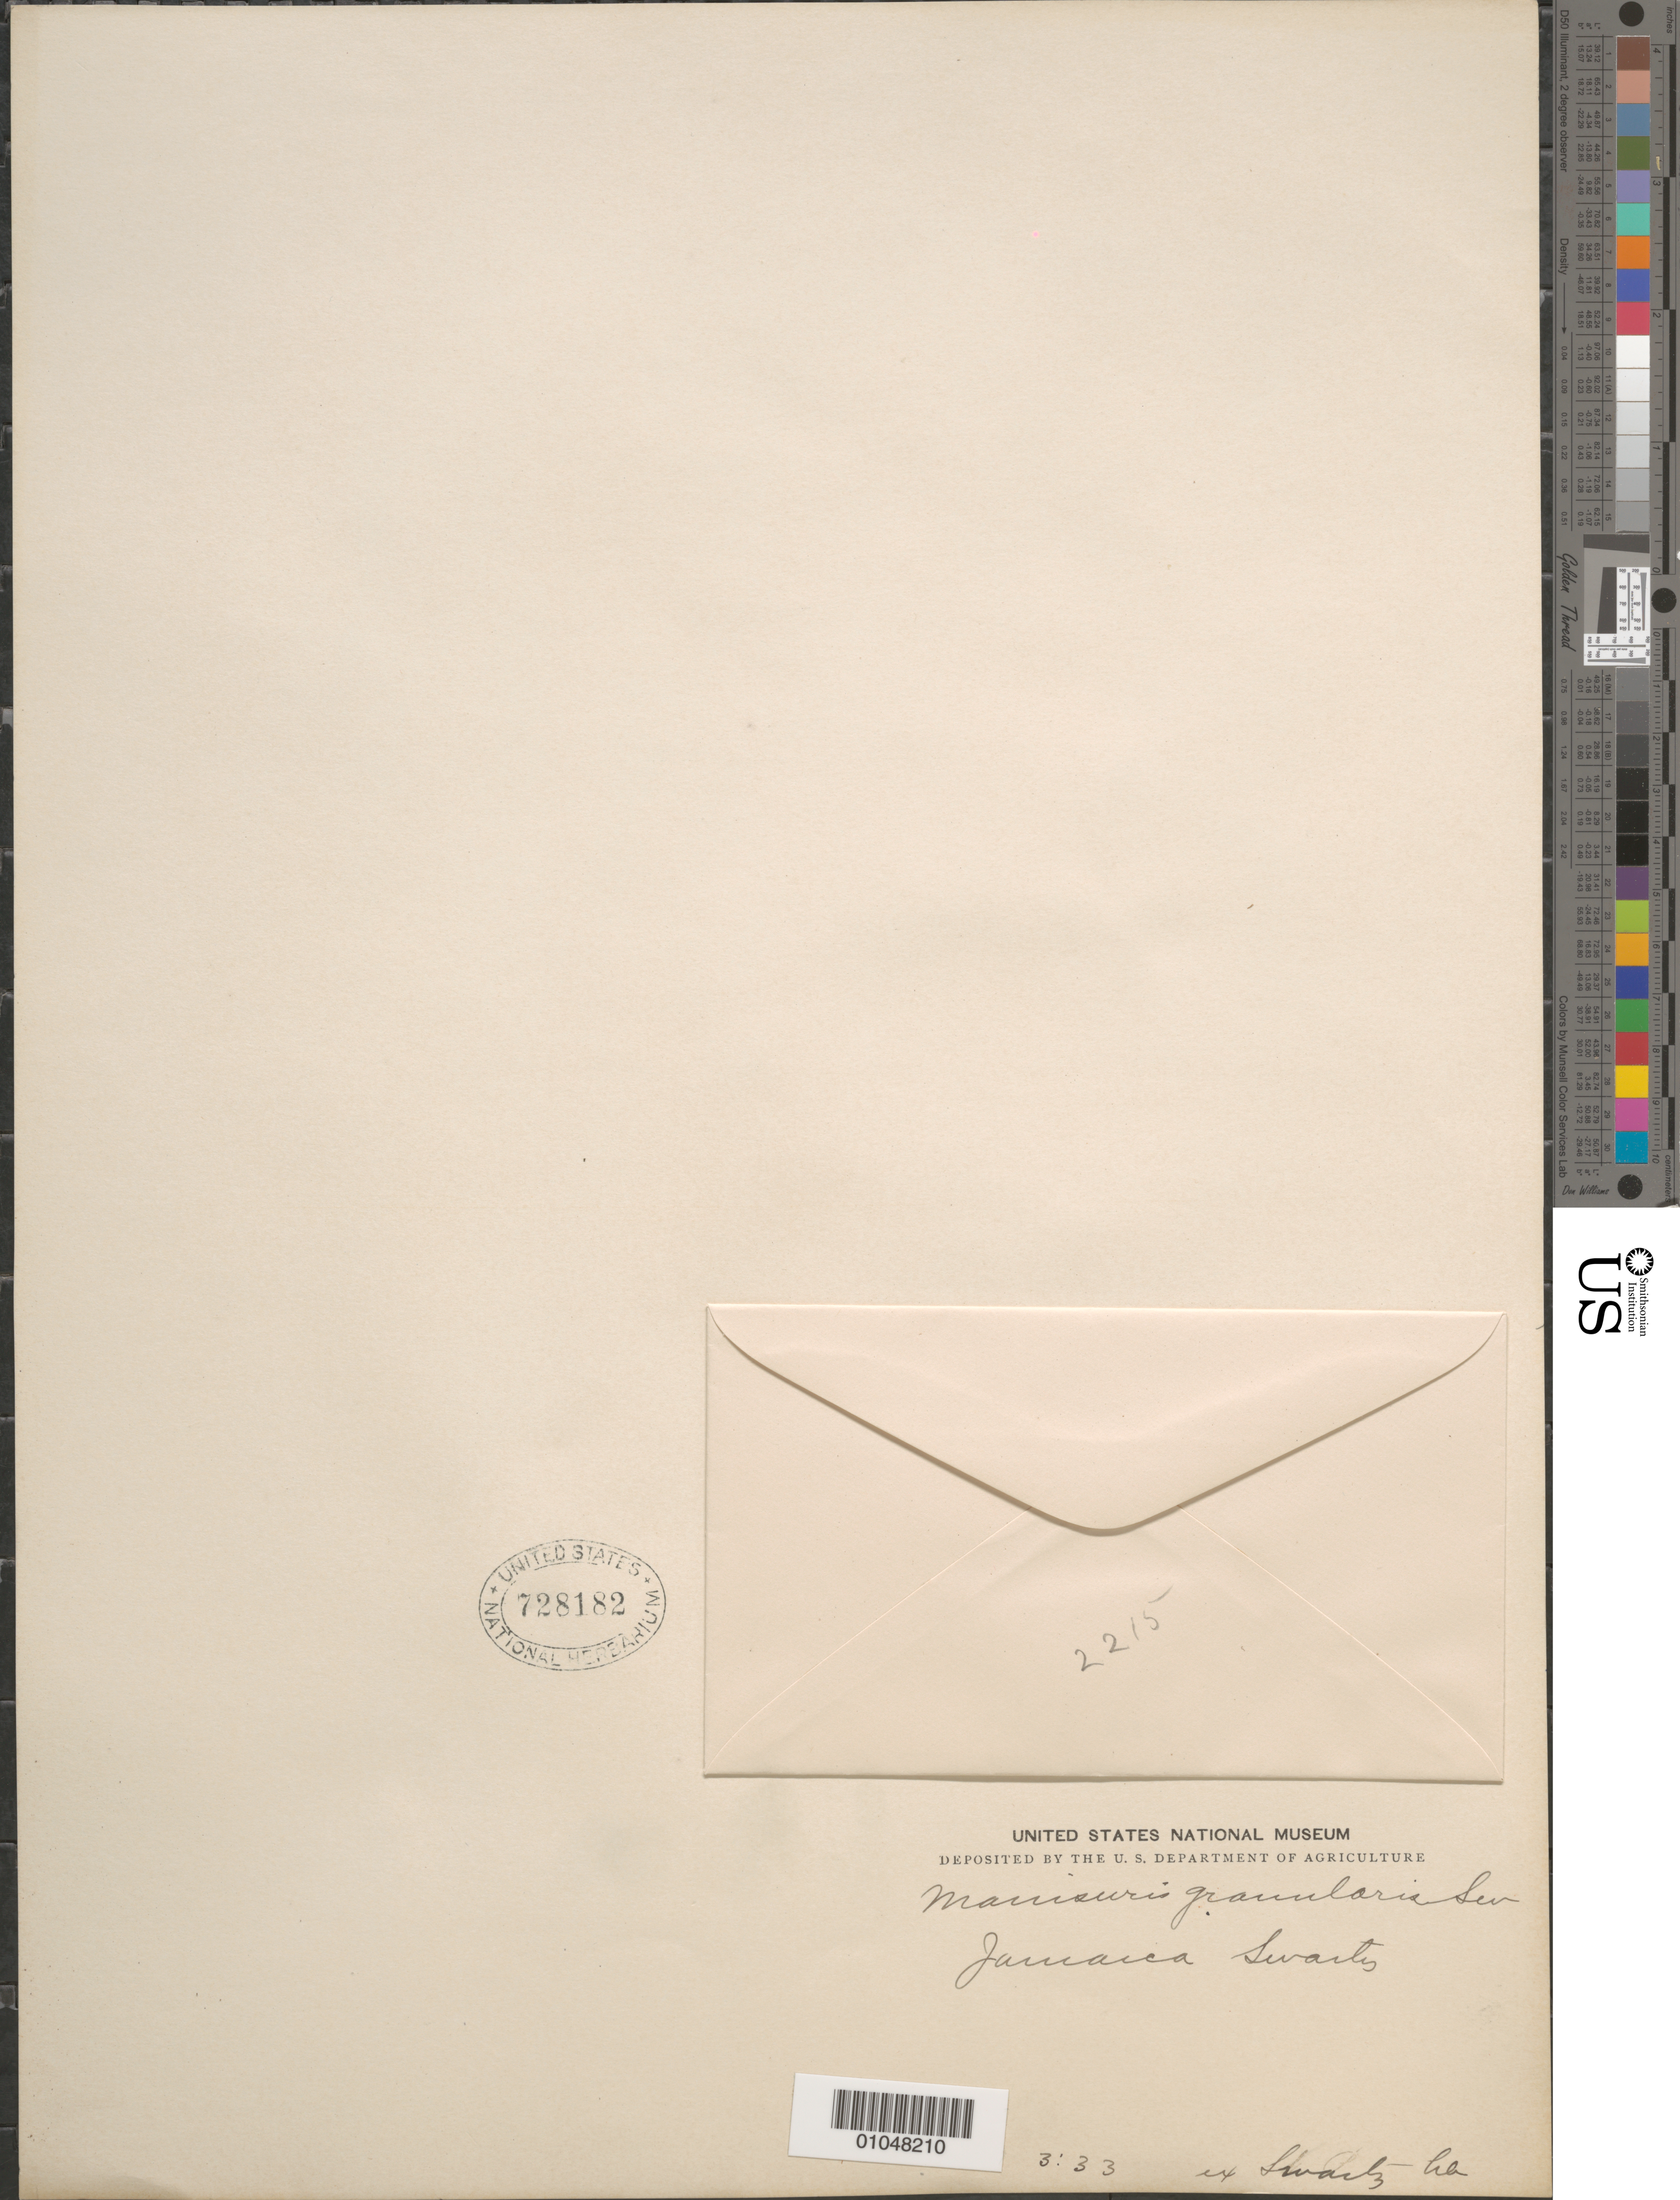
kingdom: Plantae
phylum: Tracheophyta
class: Liliopsida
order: Poales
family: Poaceae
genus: Hackelochloa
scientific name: Hackelochloa granularis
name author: (L.) Kuntze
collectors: O. Swartz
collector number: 2215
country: Jamaica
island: Jamaica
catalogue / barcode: US 728182